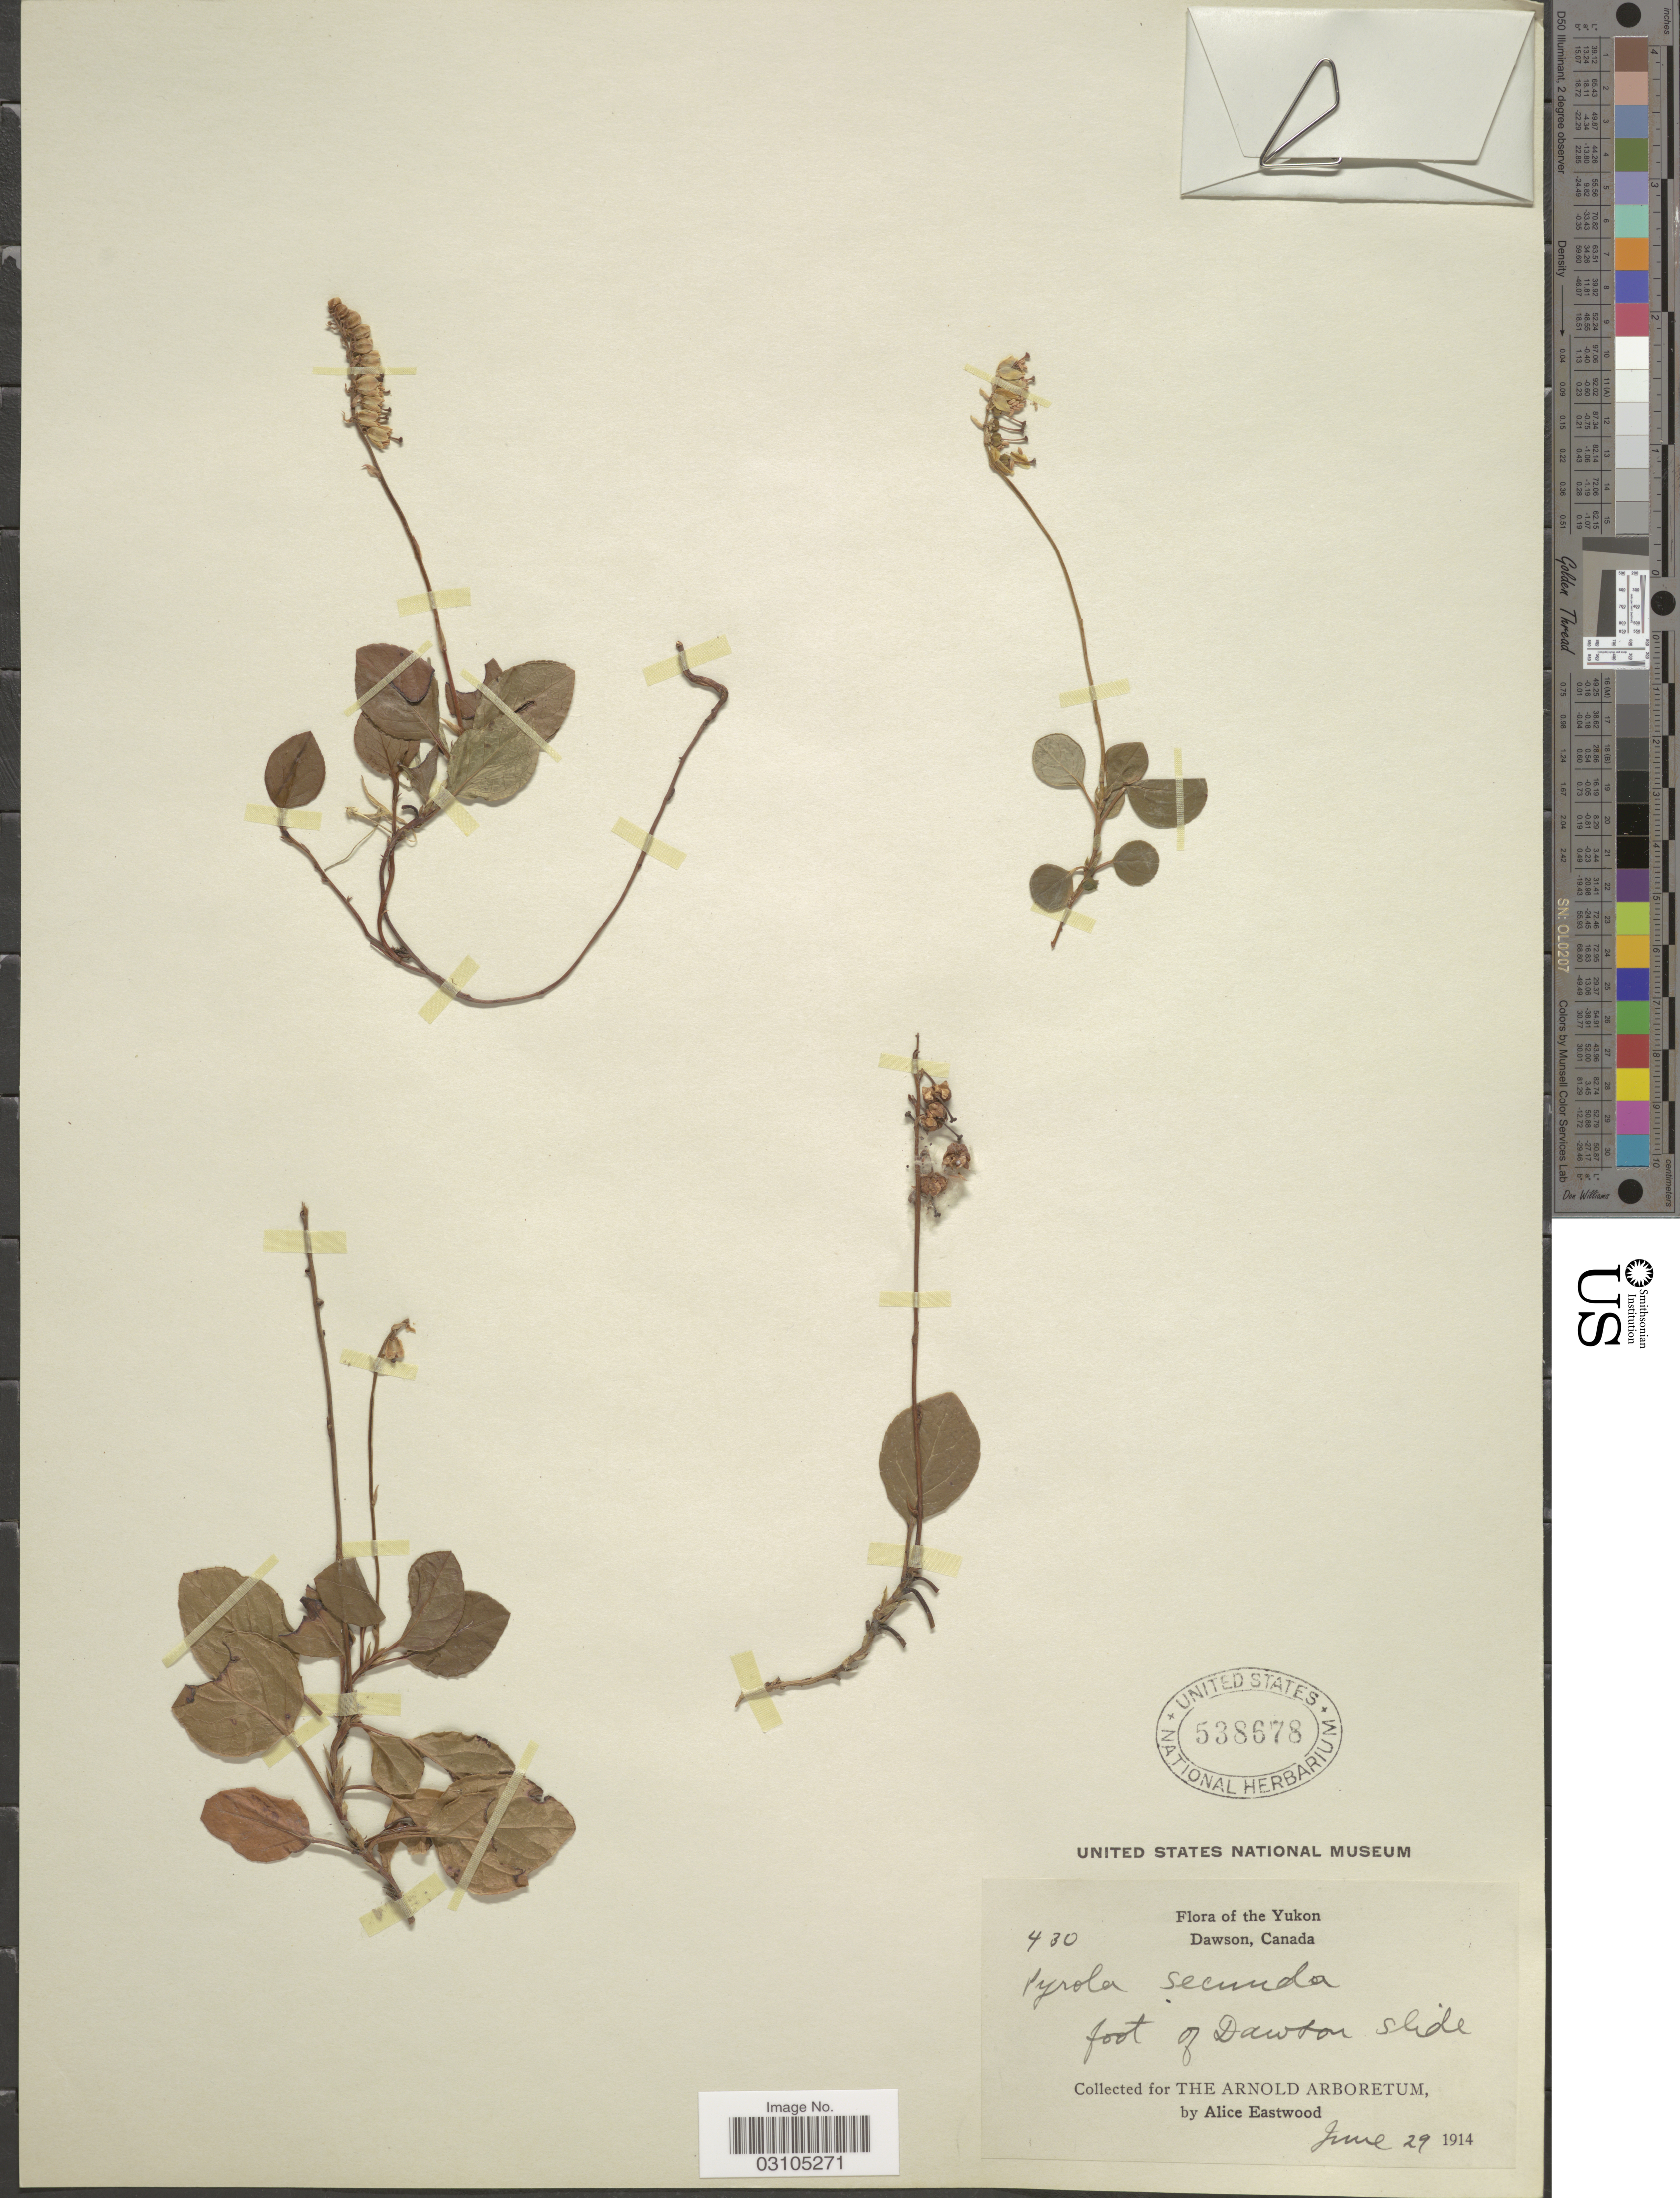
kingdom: Plantae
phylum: Tracheophyta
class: Magnoliopsida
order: Ericales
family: Ericaceae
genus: Orthilia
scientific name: Orthilia secunda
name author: (L.) House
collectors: A. Eastwood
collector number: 430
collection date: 1914-06-29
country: Canada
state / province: Yukon Territory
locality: Yukon. Dawson. Foot of Dawson slide.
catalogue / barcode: US 538678